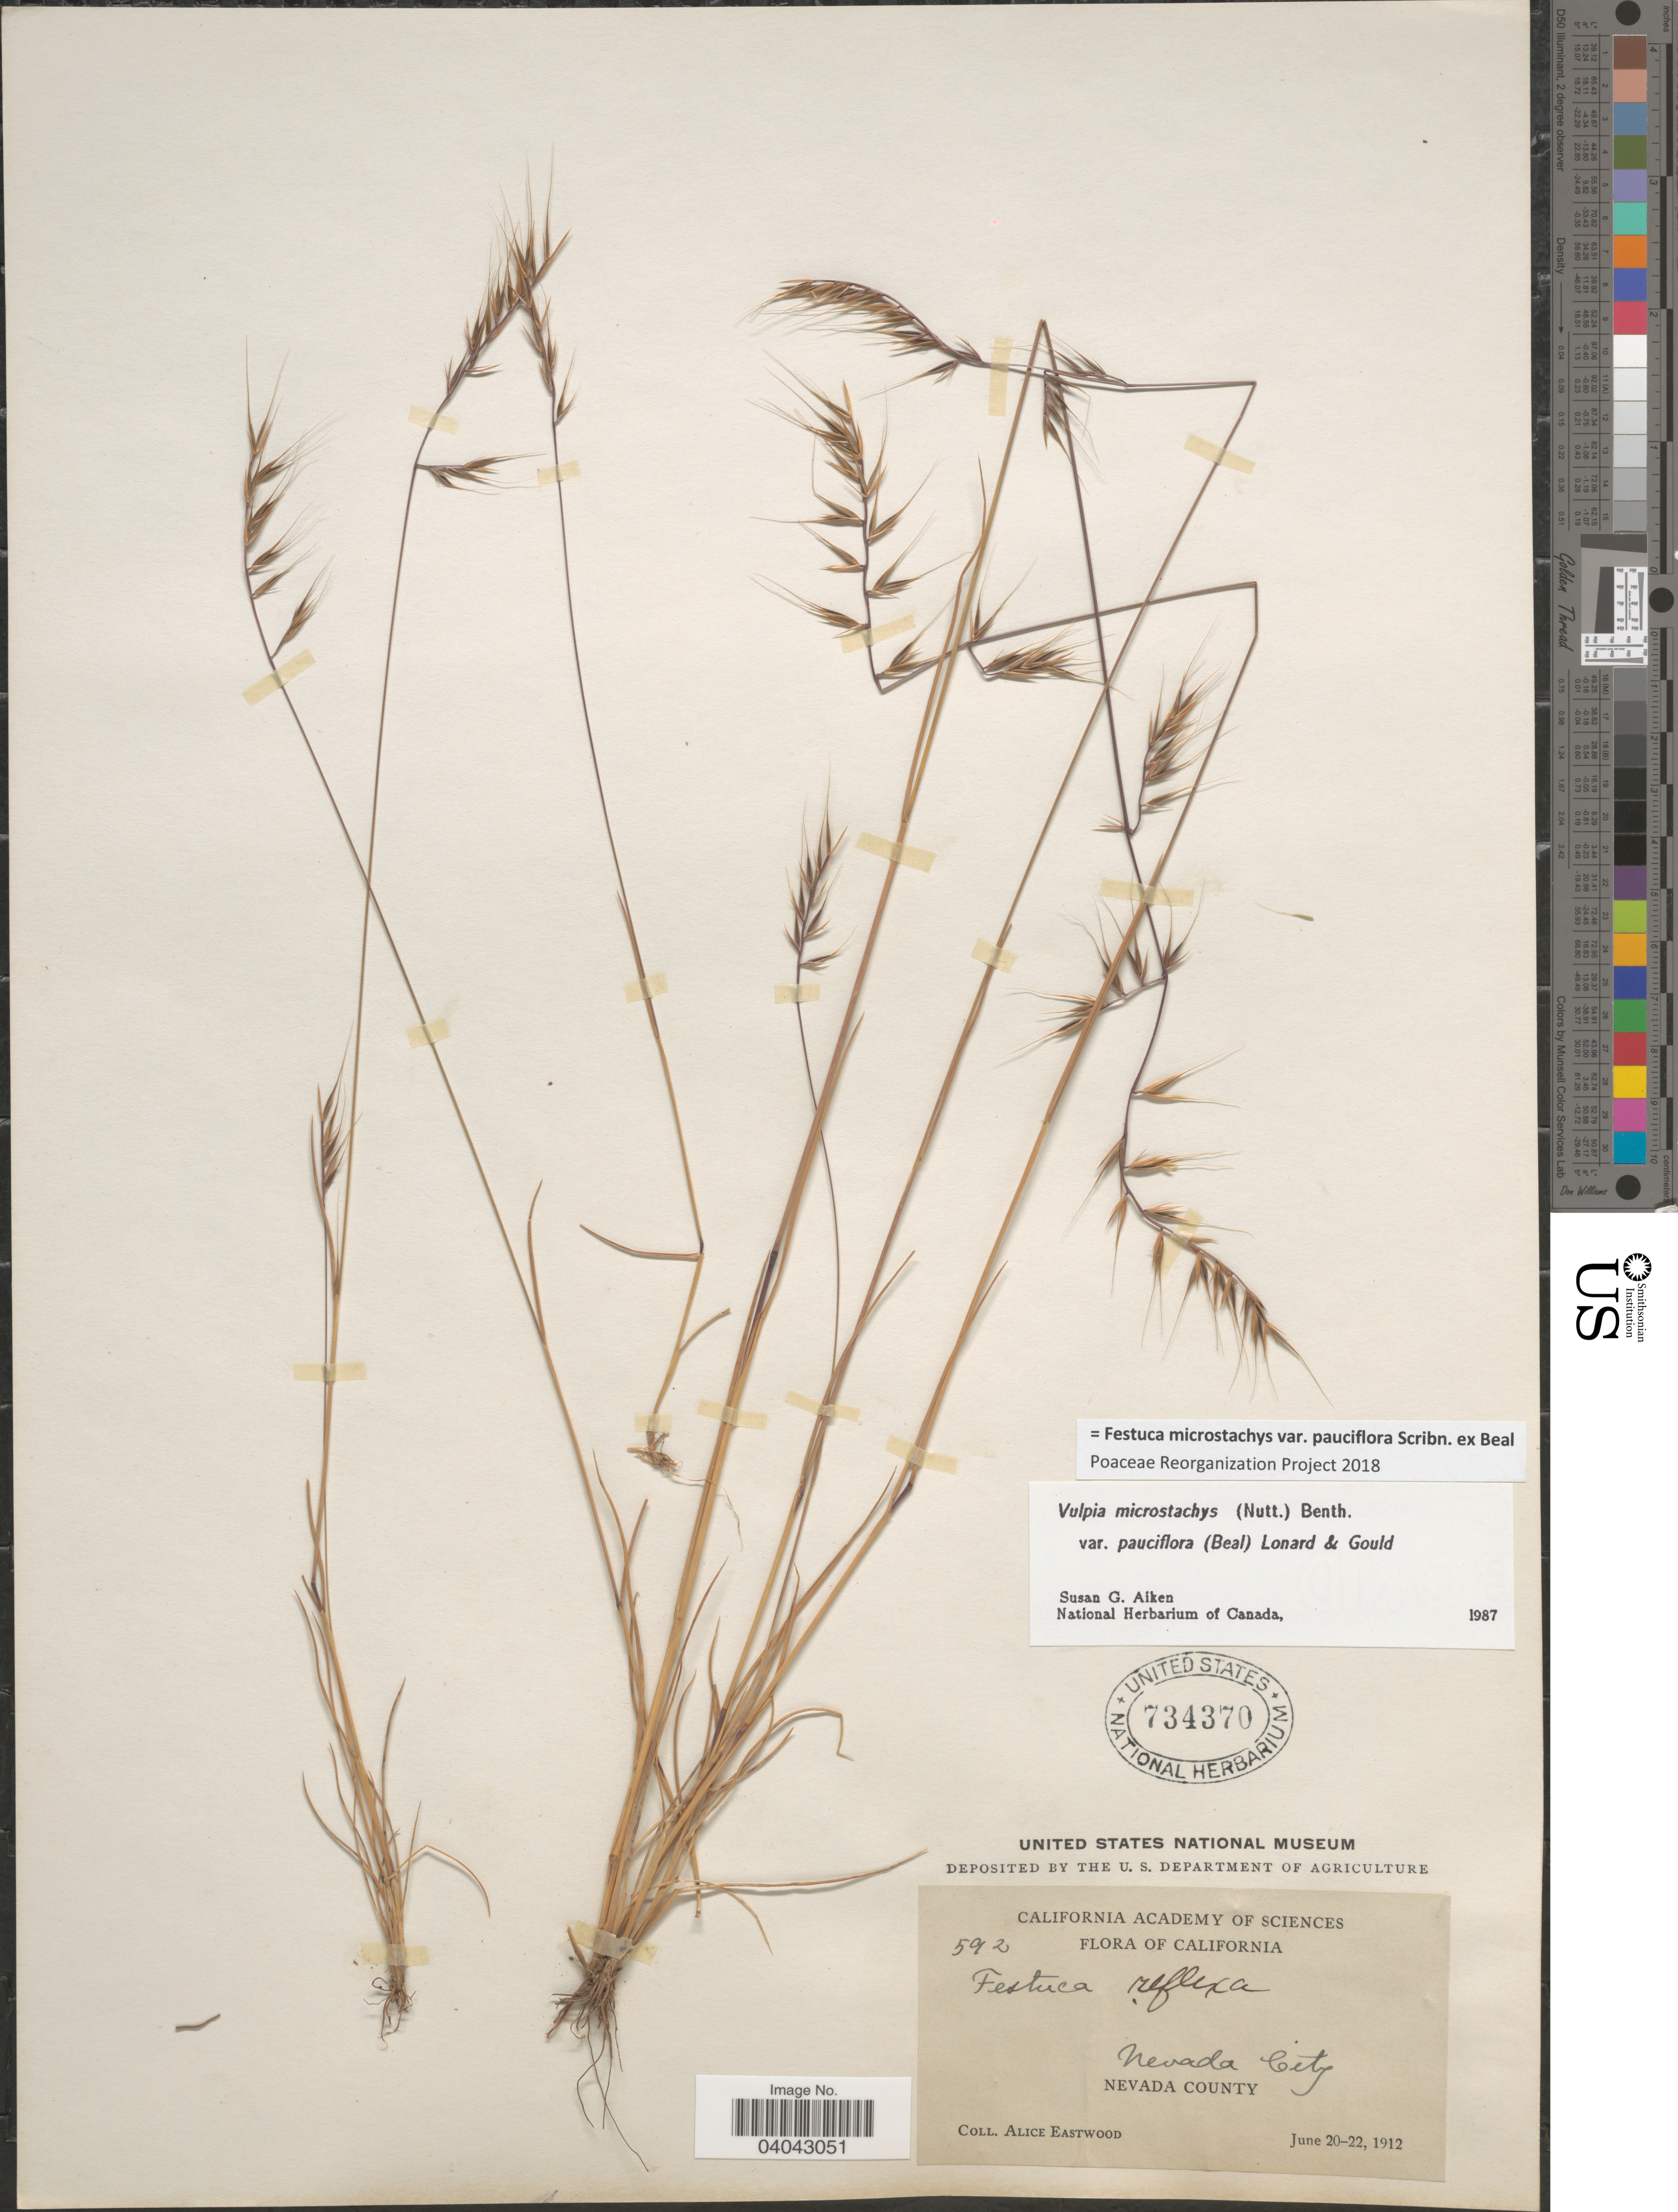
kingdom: Plantae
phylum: Tracheophyta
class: Liliopsida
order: Poales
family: Poaceae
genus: Festuca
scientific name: Festuca microstachys var. pauciflora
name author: Scribn. ex W.J. Beal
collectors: A. Eastwood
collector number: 592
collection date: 1912-06-20/1912-06-22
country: United States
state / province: California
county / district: Nevada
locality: Nevada City. Nevada County.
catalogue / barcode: US 734370